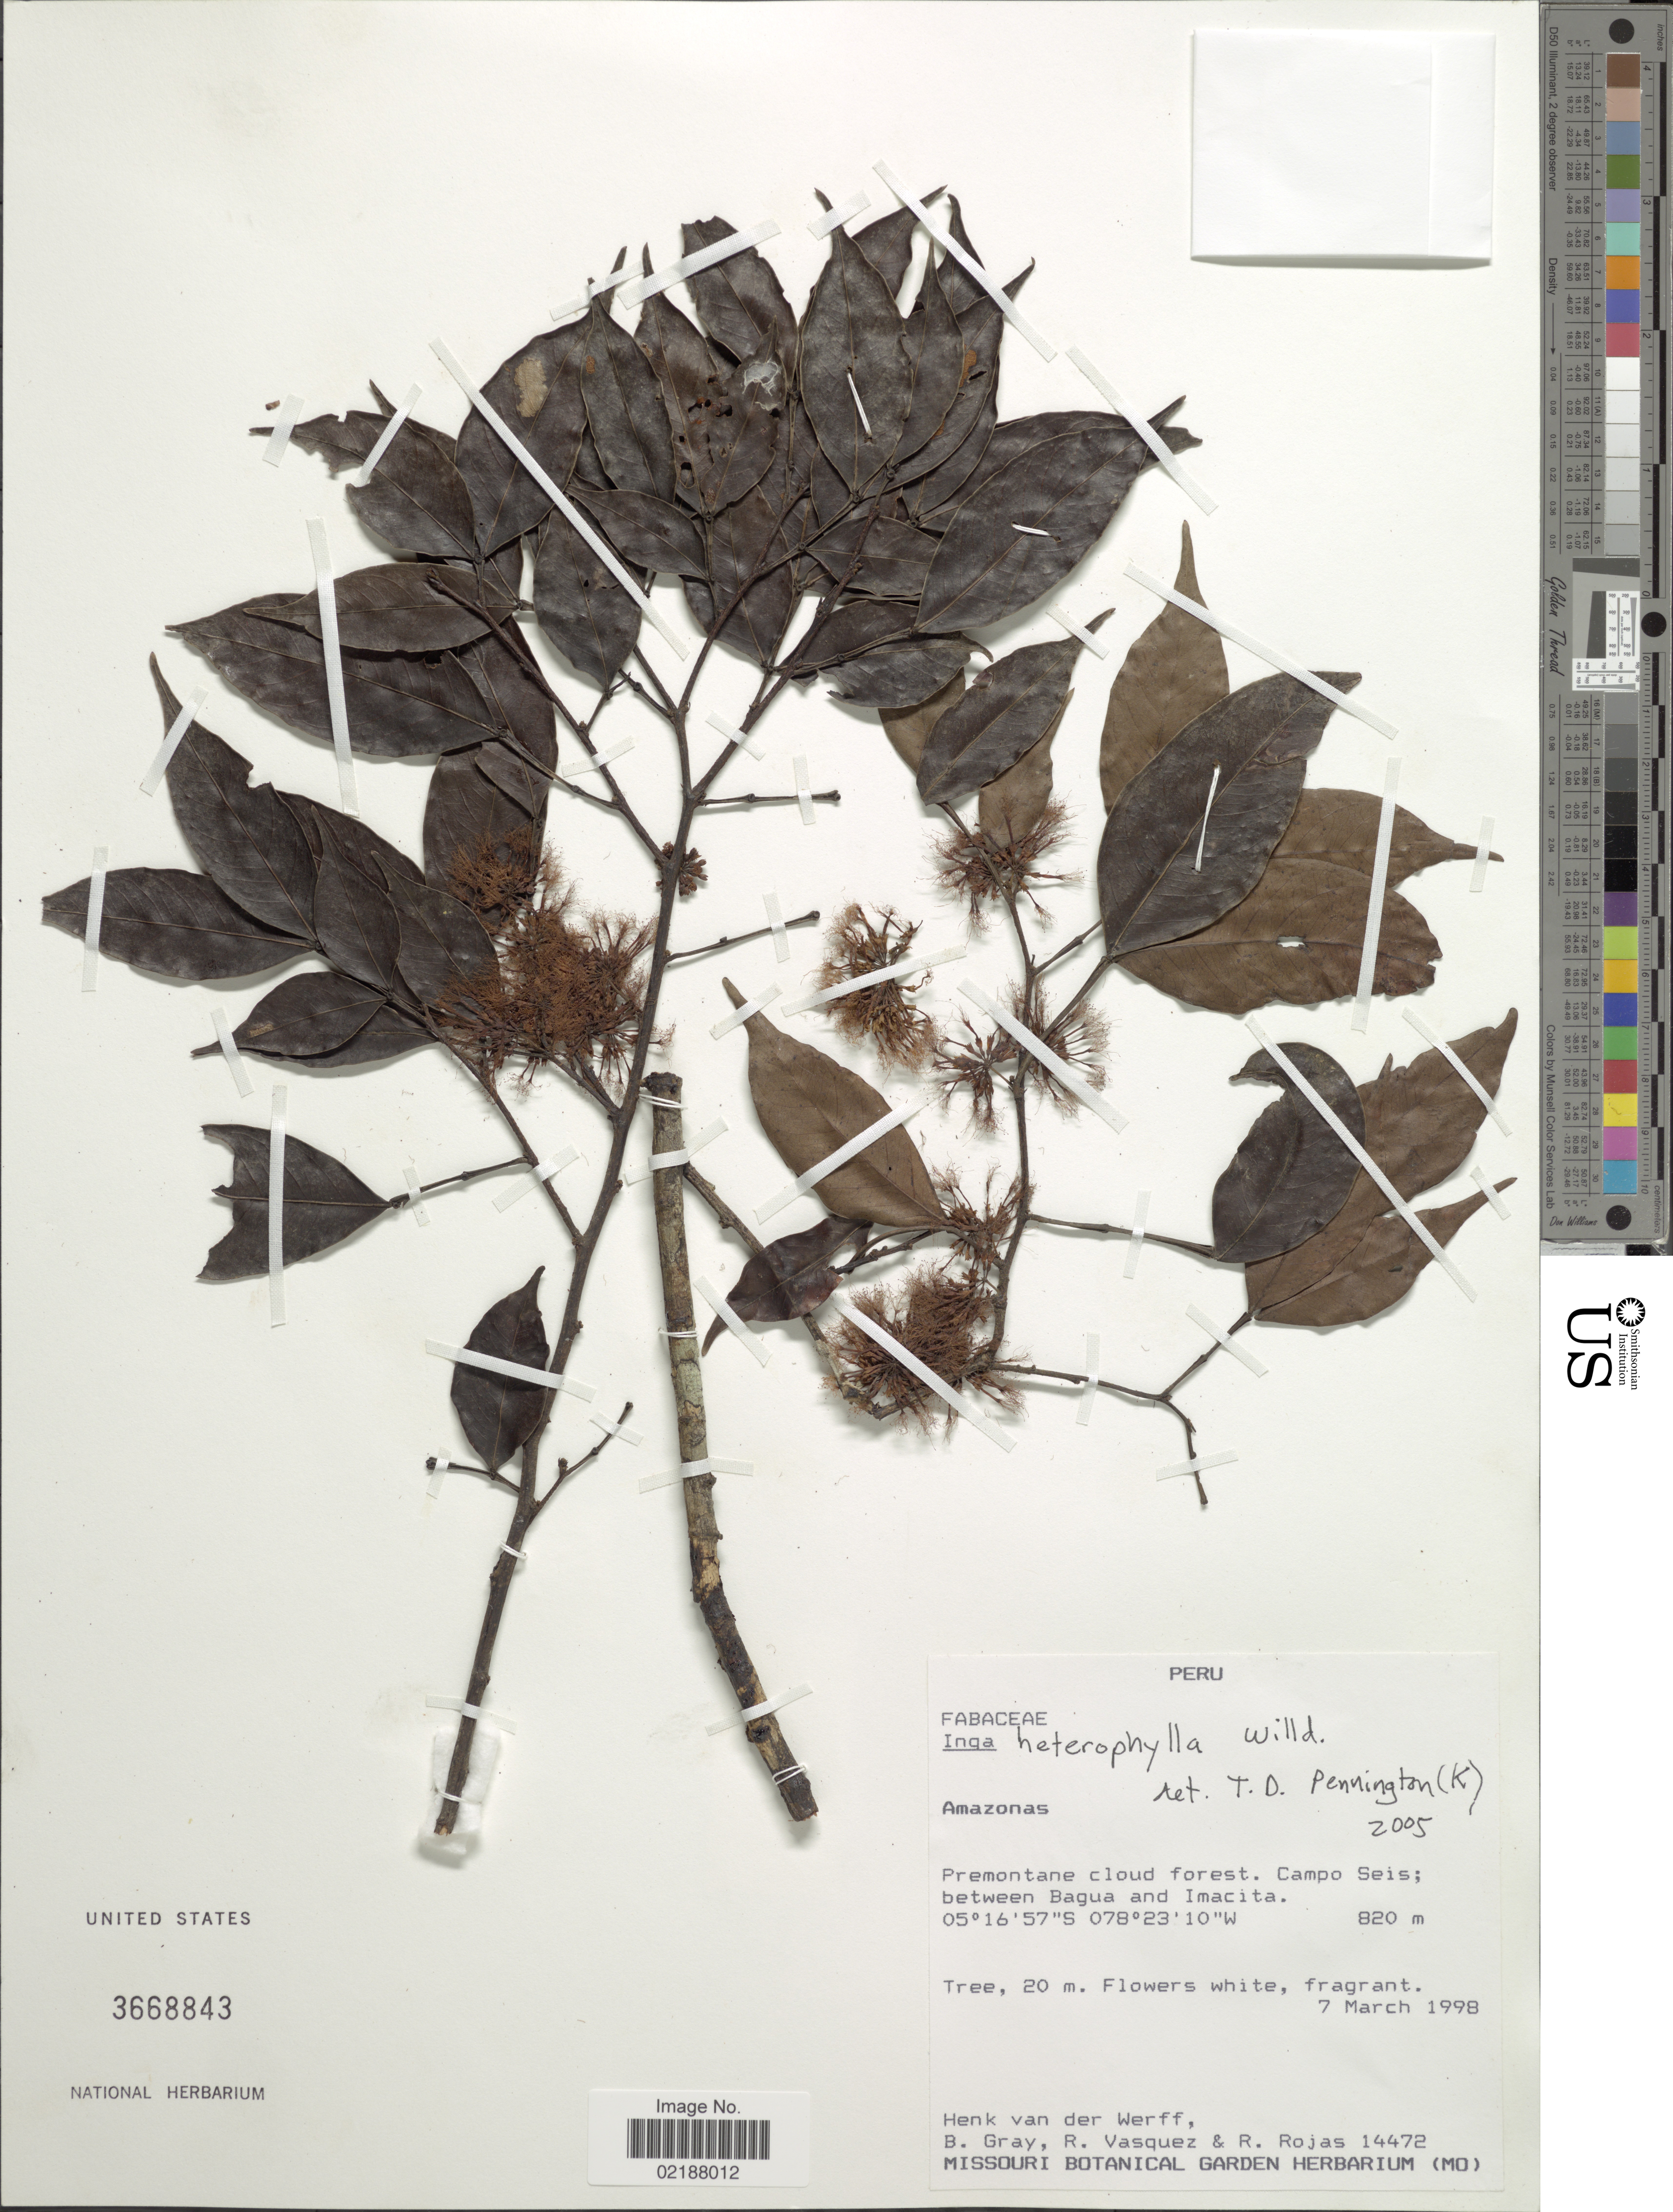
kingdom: Plantae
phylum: Tracheophyta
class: Magnoliopsida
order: Fabales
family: Fabaceae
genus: Inga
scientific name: Inga heterophylla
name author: Willd.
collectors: H. van der Werff, B. Gray, R. Vasquez & R. Rojas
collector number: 14472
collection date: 1998-03-07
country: Peru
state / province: Amazonas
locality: Campo Seis: between Bagua and Imacita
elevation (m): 820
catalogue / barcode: US 3668843